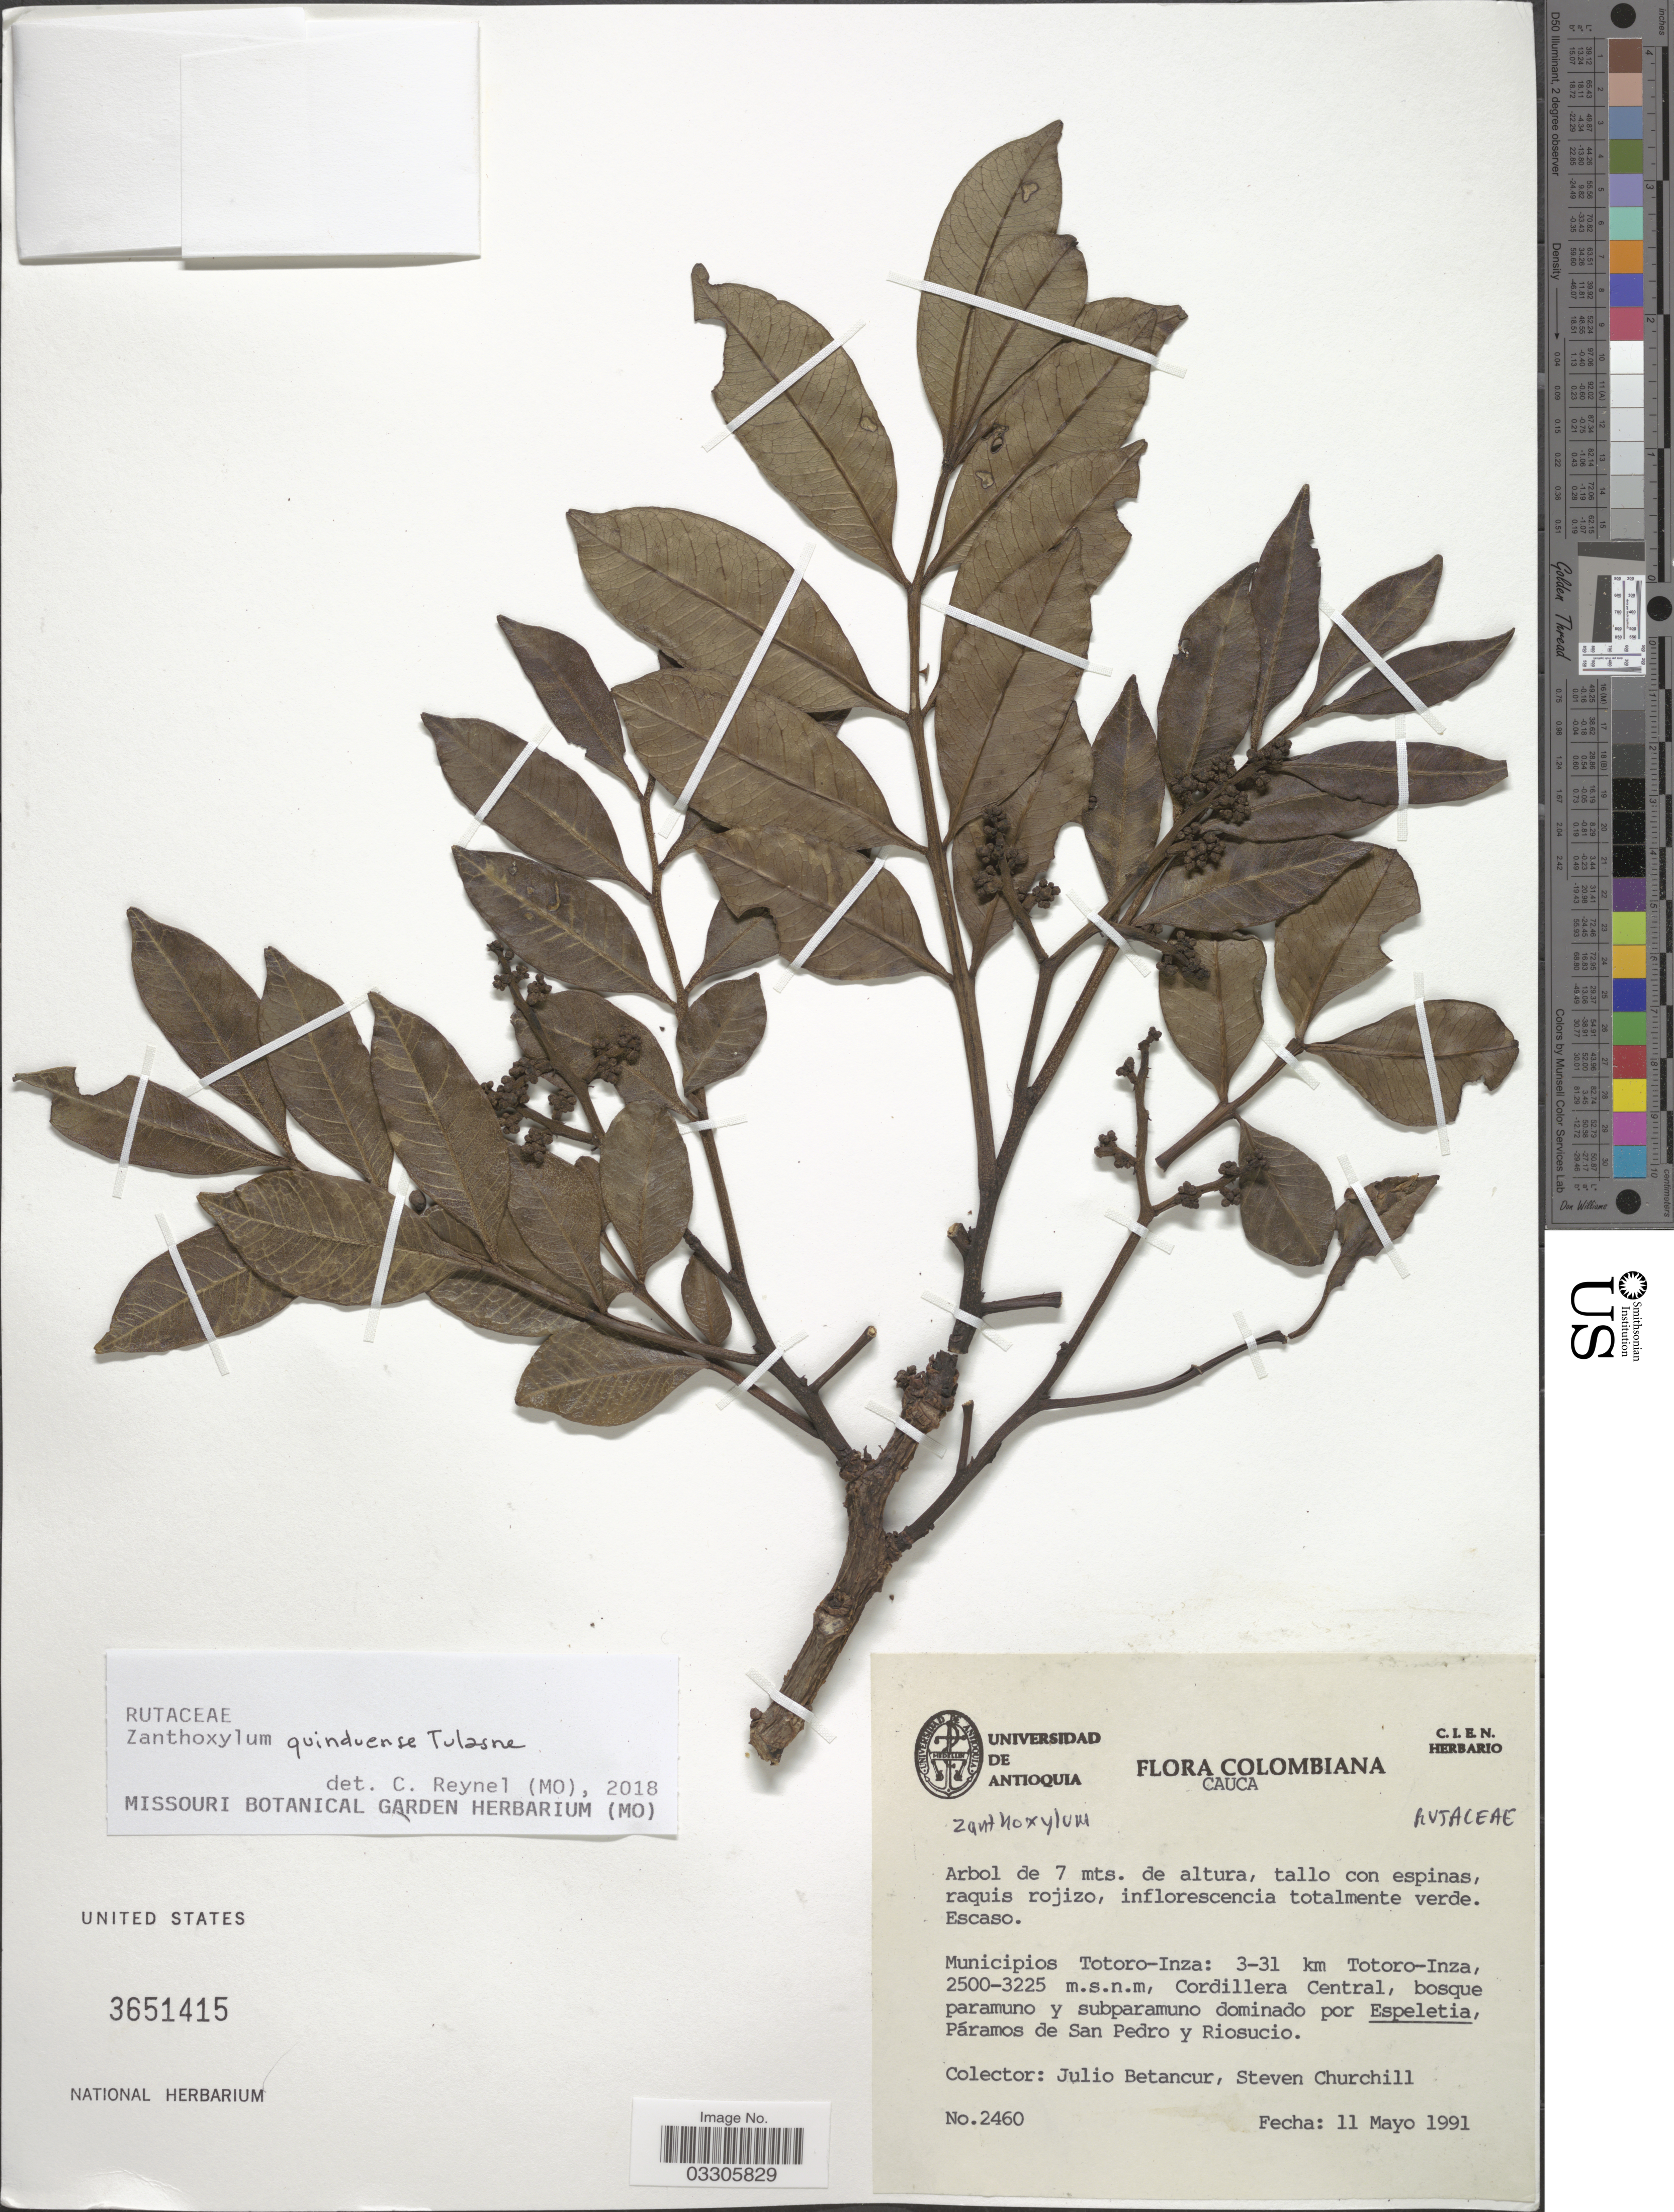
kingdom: Plantae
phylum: Tracheophyta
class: Magnoliopsida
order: Sapindales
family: Rutaceae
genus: Zanthoxylum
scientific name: Zanthoxylum quinduense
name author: Tul.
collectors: J. Betancur & S. Churchill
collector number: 2460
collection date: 1991-05-11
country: Colombia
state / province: Cauca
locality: Municipios Totoro-Inza: 3-31 km Totora-Inza, Cordillera Central, Páramos de San Pedro y Riosucio.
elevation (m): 2500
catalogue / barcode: US 3651415